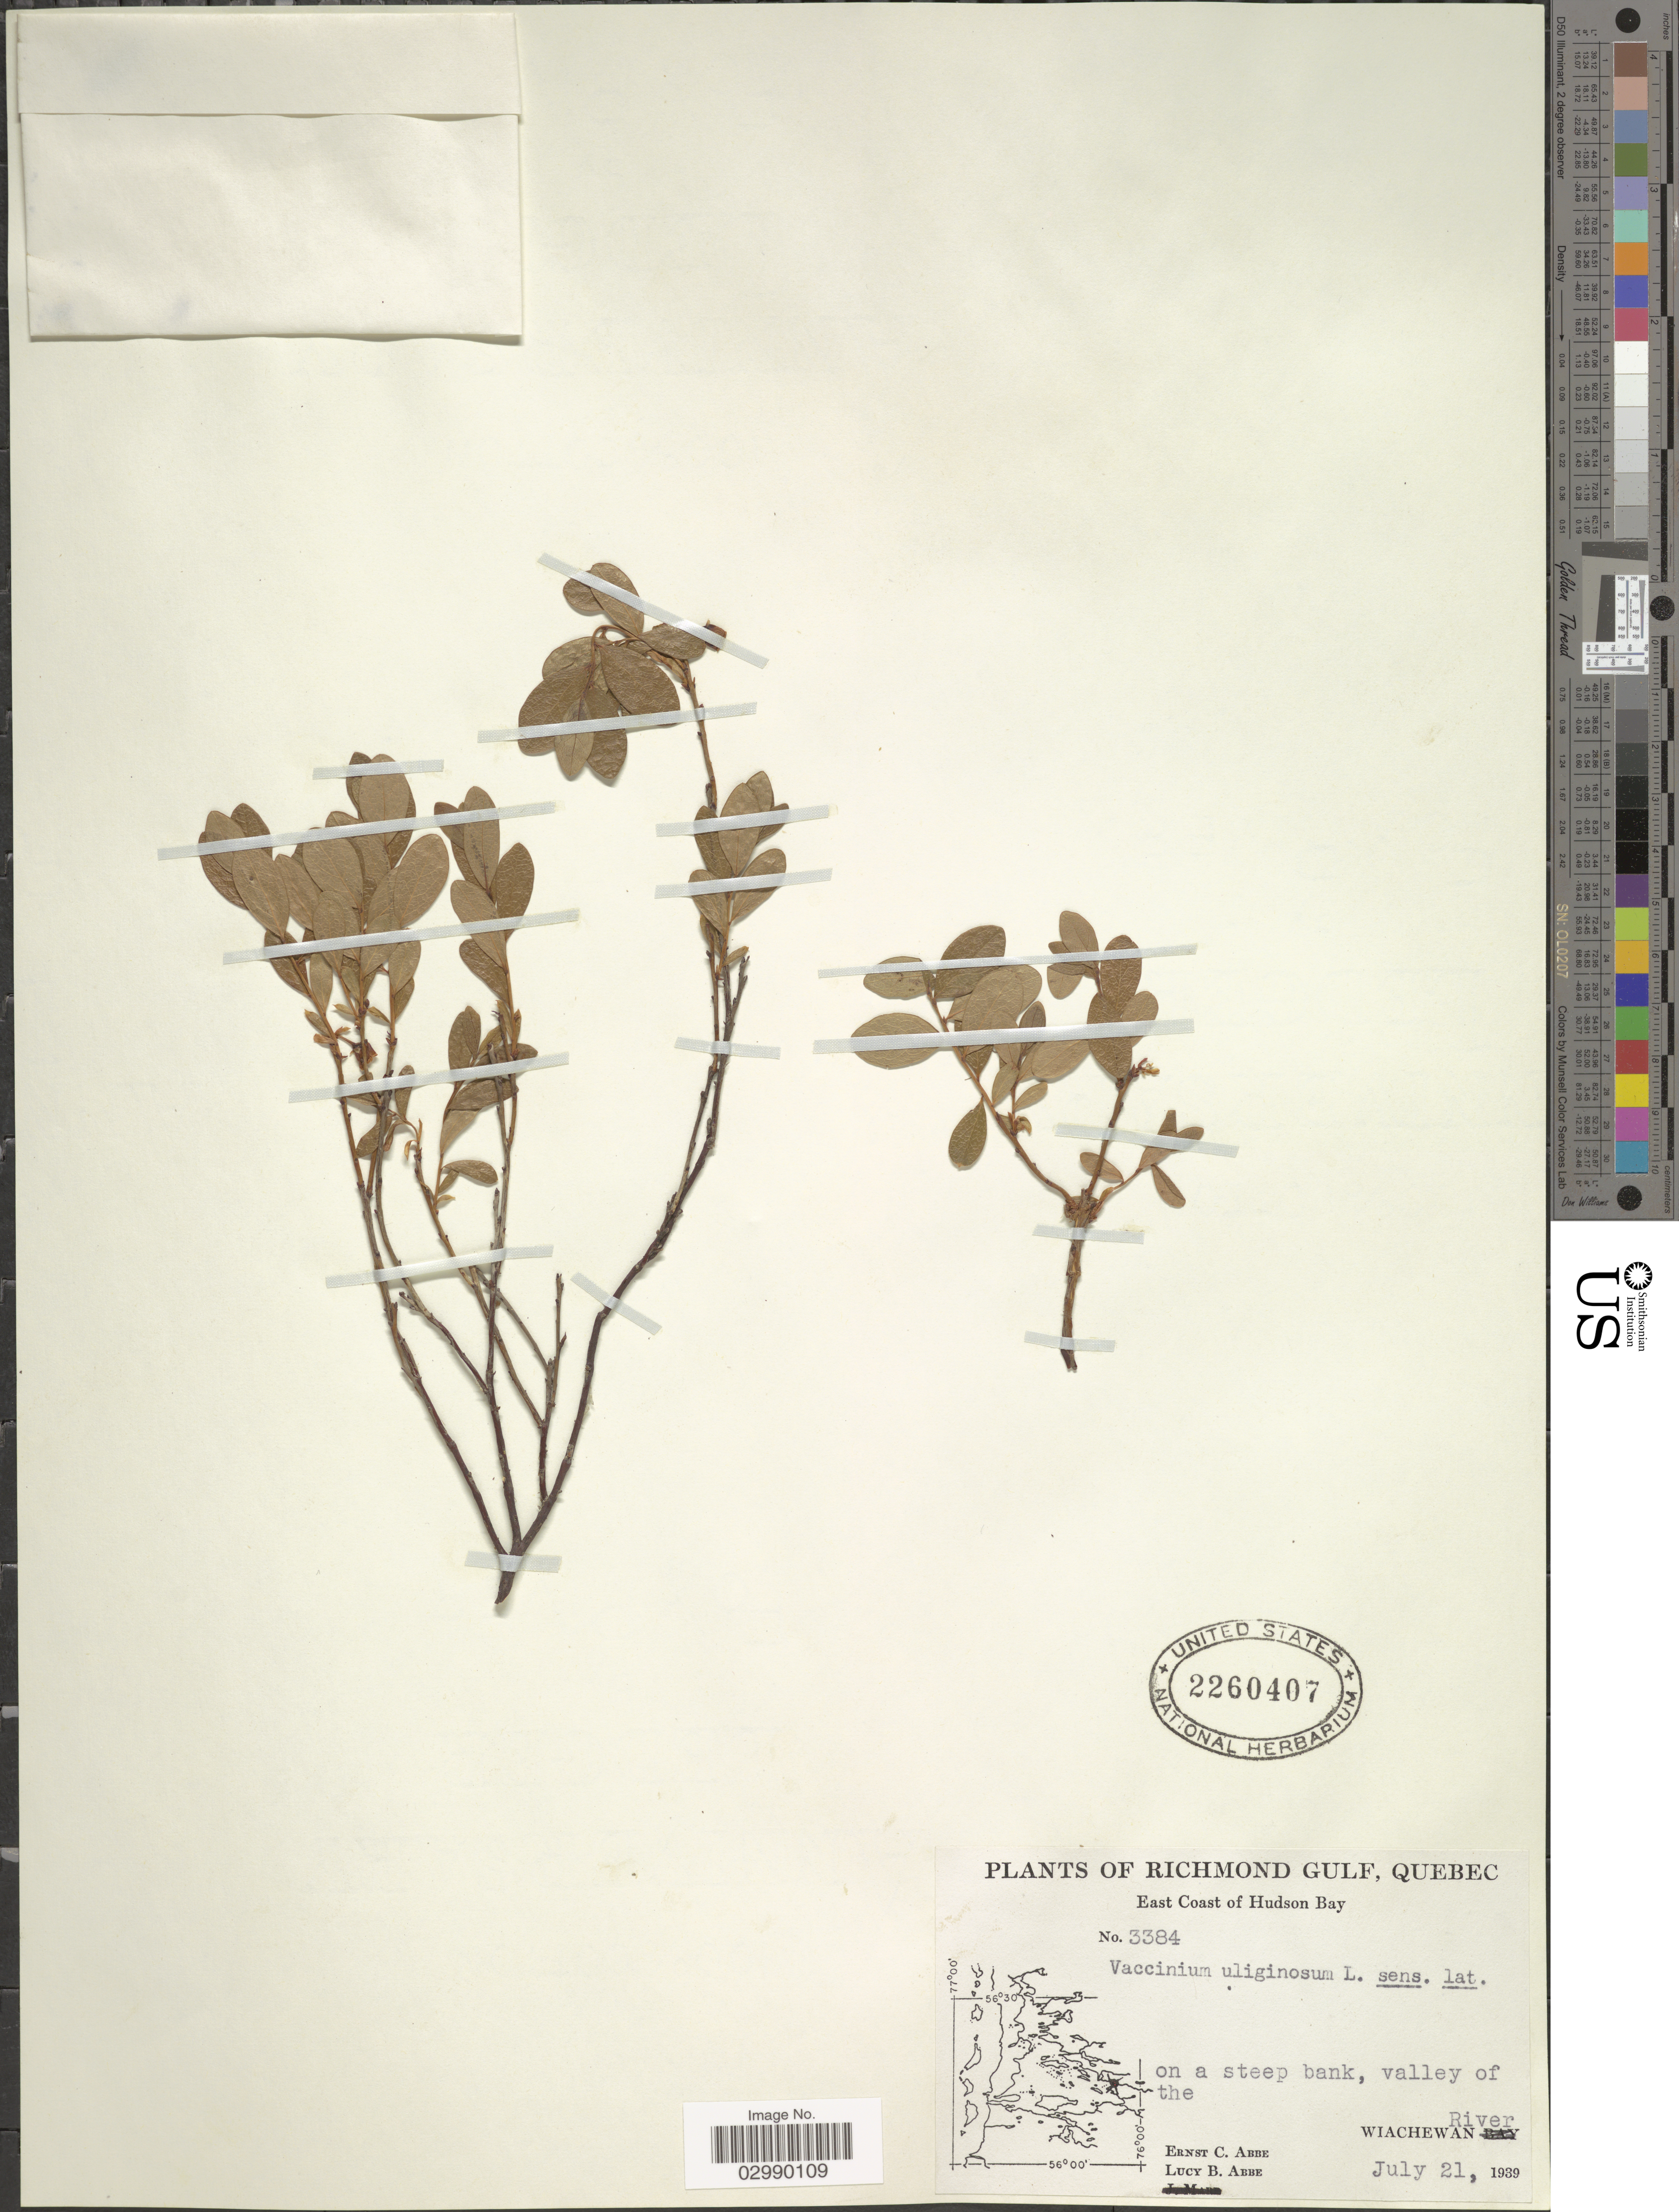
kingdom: Plantae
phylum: Tracheophyta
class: Magnoliopsida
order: Ericales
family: Ericaceae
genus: Vaccinium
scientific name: Vaccinium uliginosum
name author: L.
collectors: E. C. Abbe & L. B. Abbe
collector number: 3384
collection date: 1939-07-21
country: Canada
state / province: Quebec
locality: Richmond Gulf, East Coast of Hudson Bay, on a steep bank, valley of the Wiachewan River.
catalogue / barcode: US 2260407